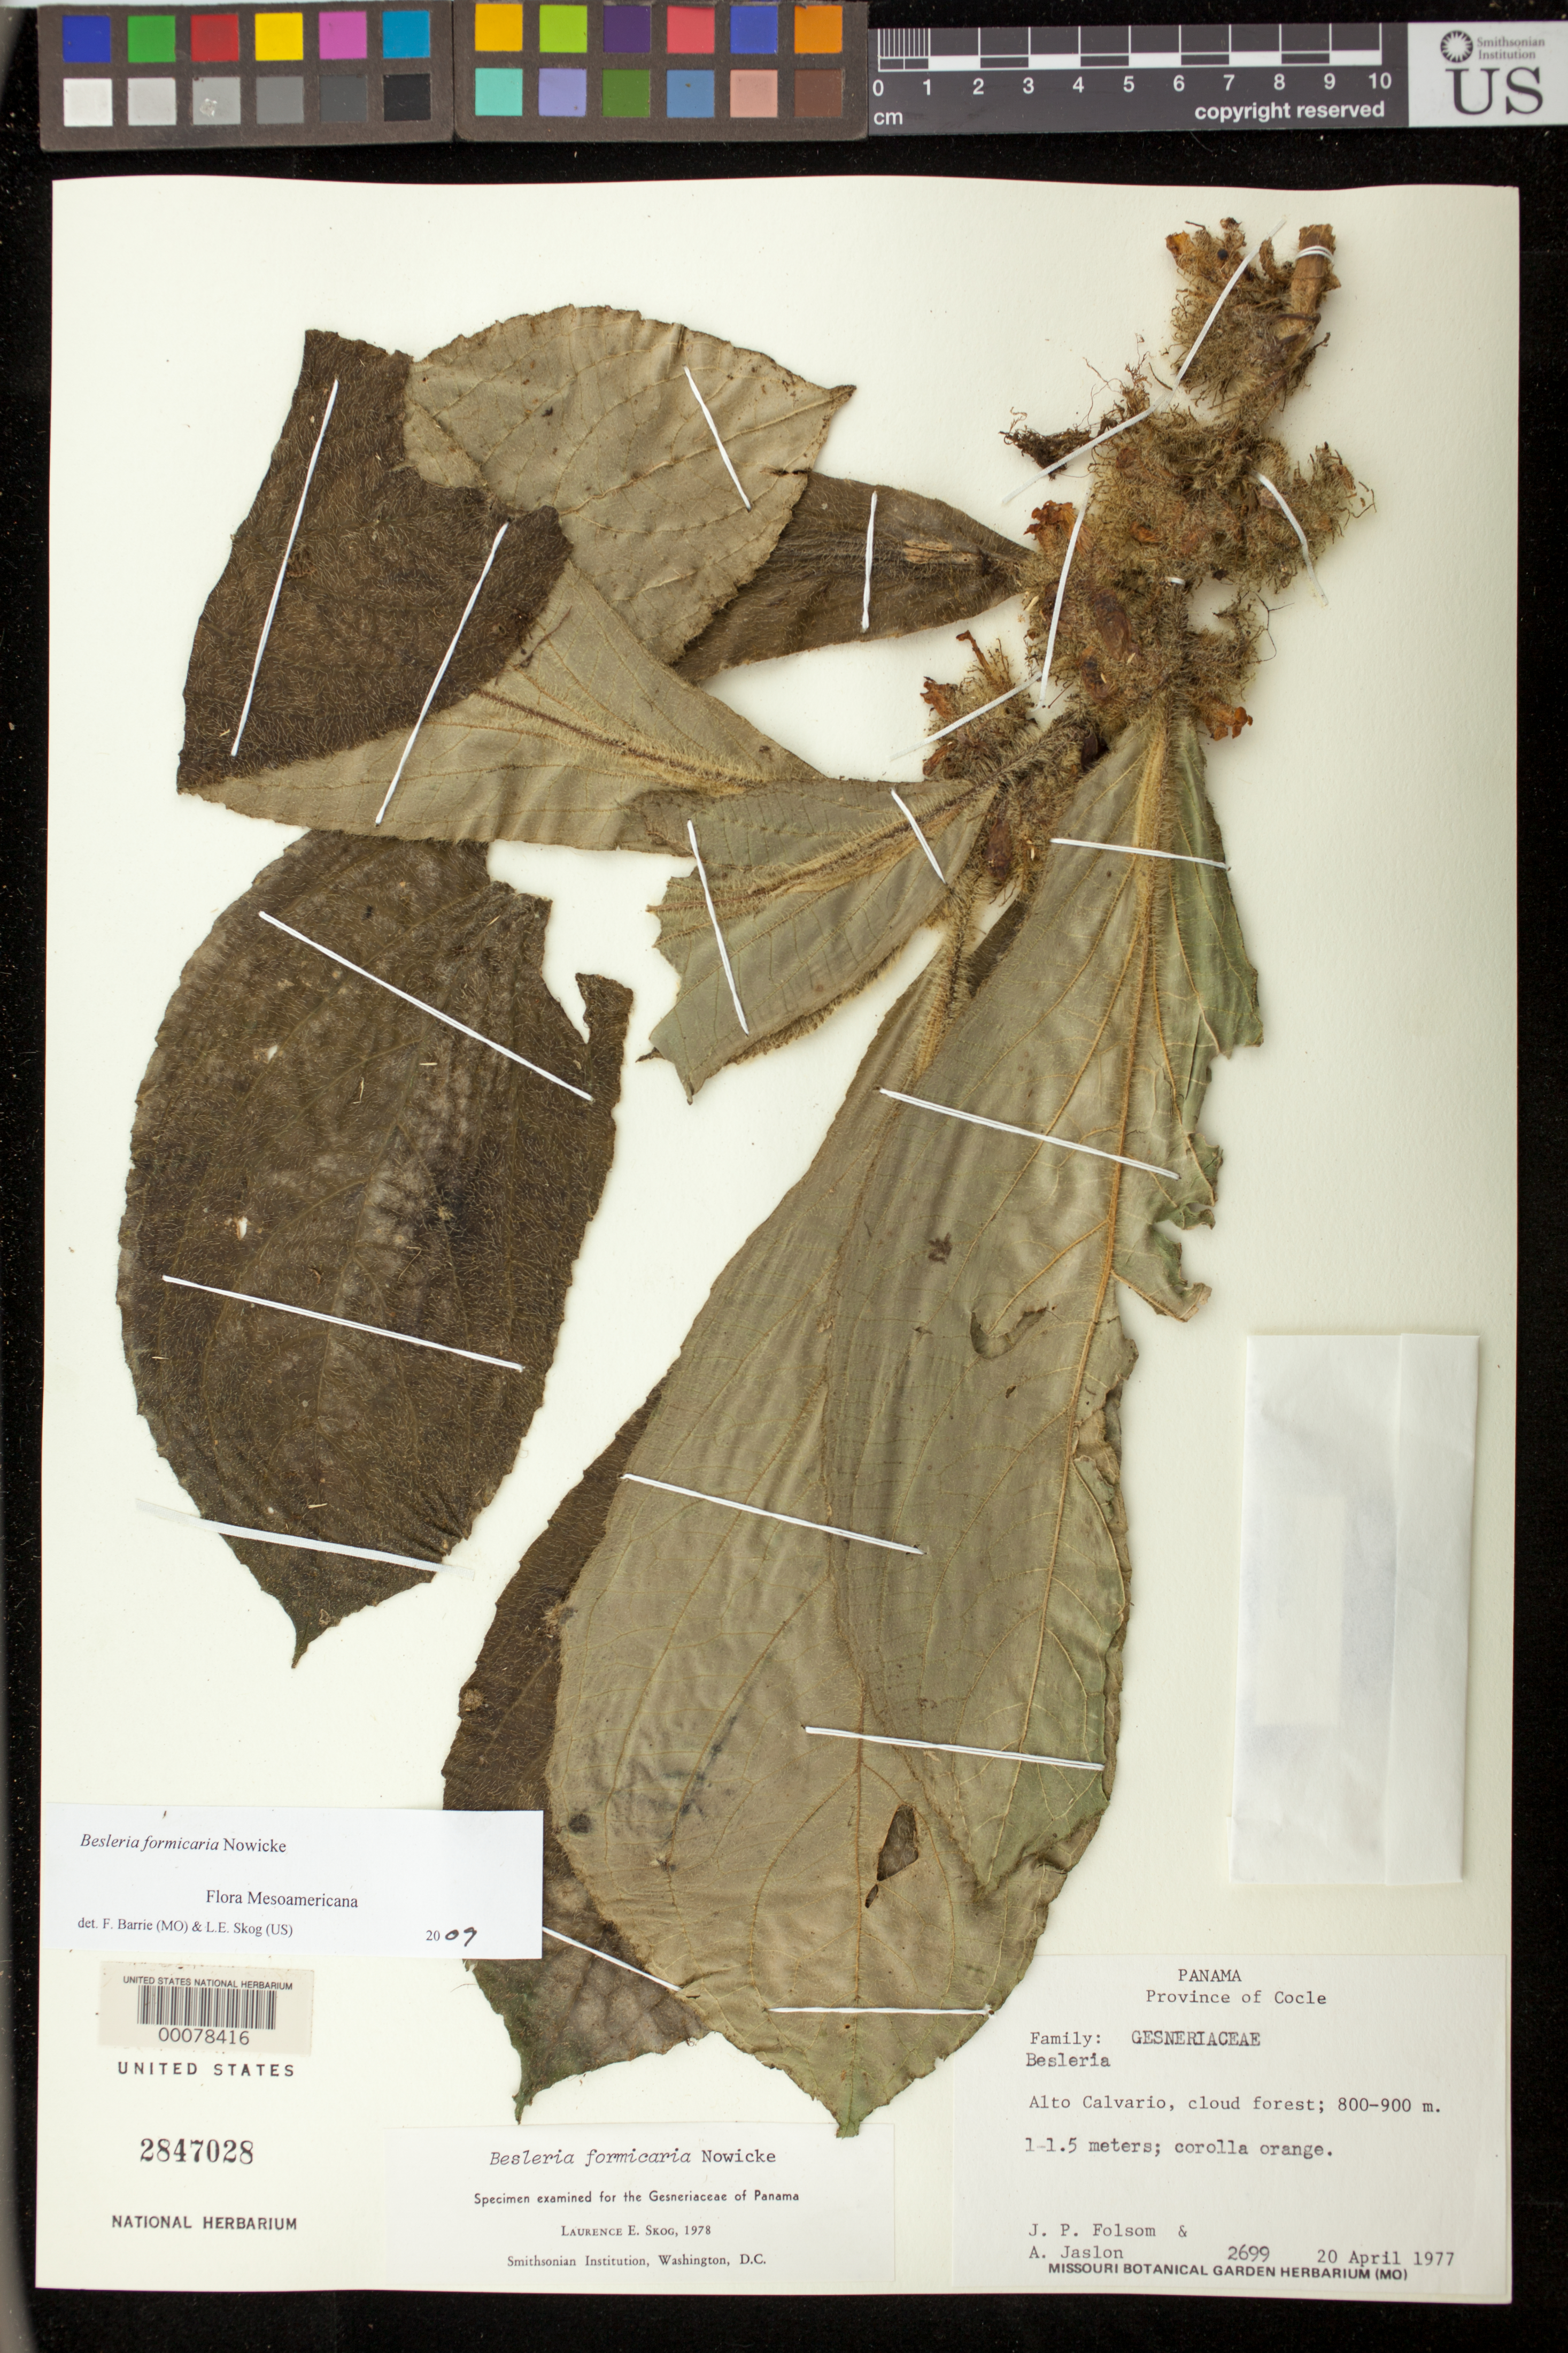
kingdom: Plantae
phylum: Tracheophyta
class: Magnoliopsida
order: Lamiales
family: Gesneriaceae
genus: Besleria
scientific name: Besleria formicaria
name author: Nowicke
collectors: J. P. Folsom & A. Jaslon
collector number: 2699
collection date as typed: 20 Apr 1977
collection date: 1977-04-20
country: Panama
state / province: Coclé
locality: Alto Calvario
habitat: Cloud forest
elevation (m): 800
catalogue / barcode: US 2847028